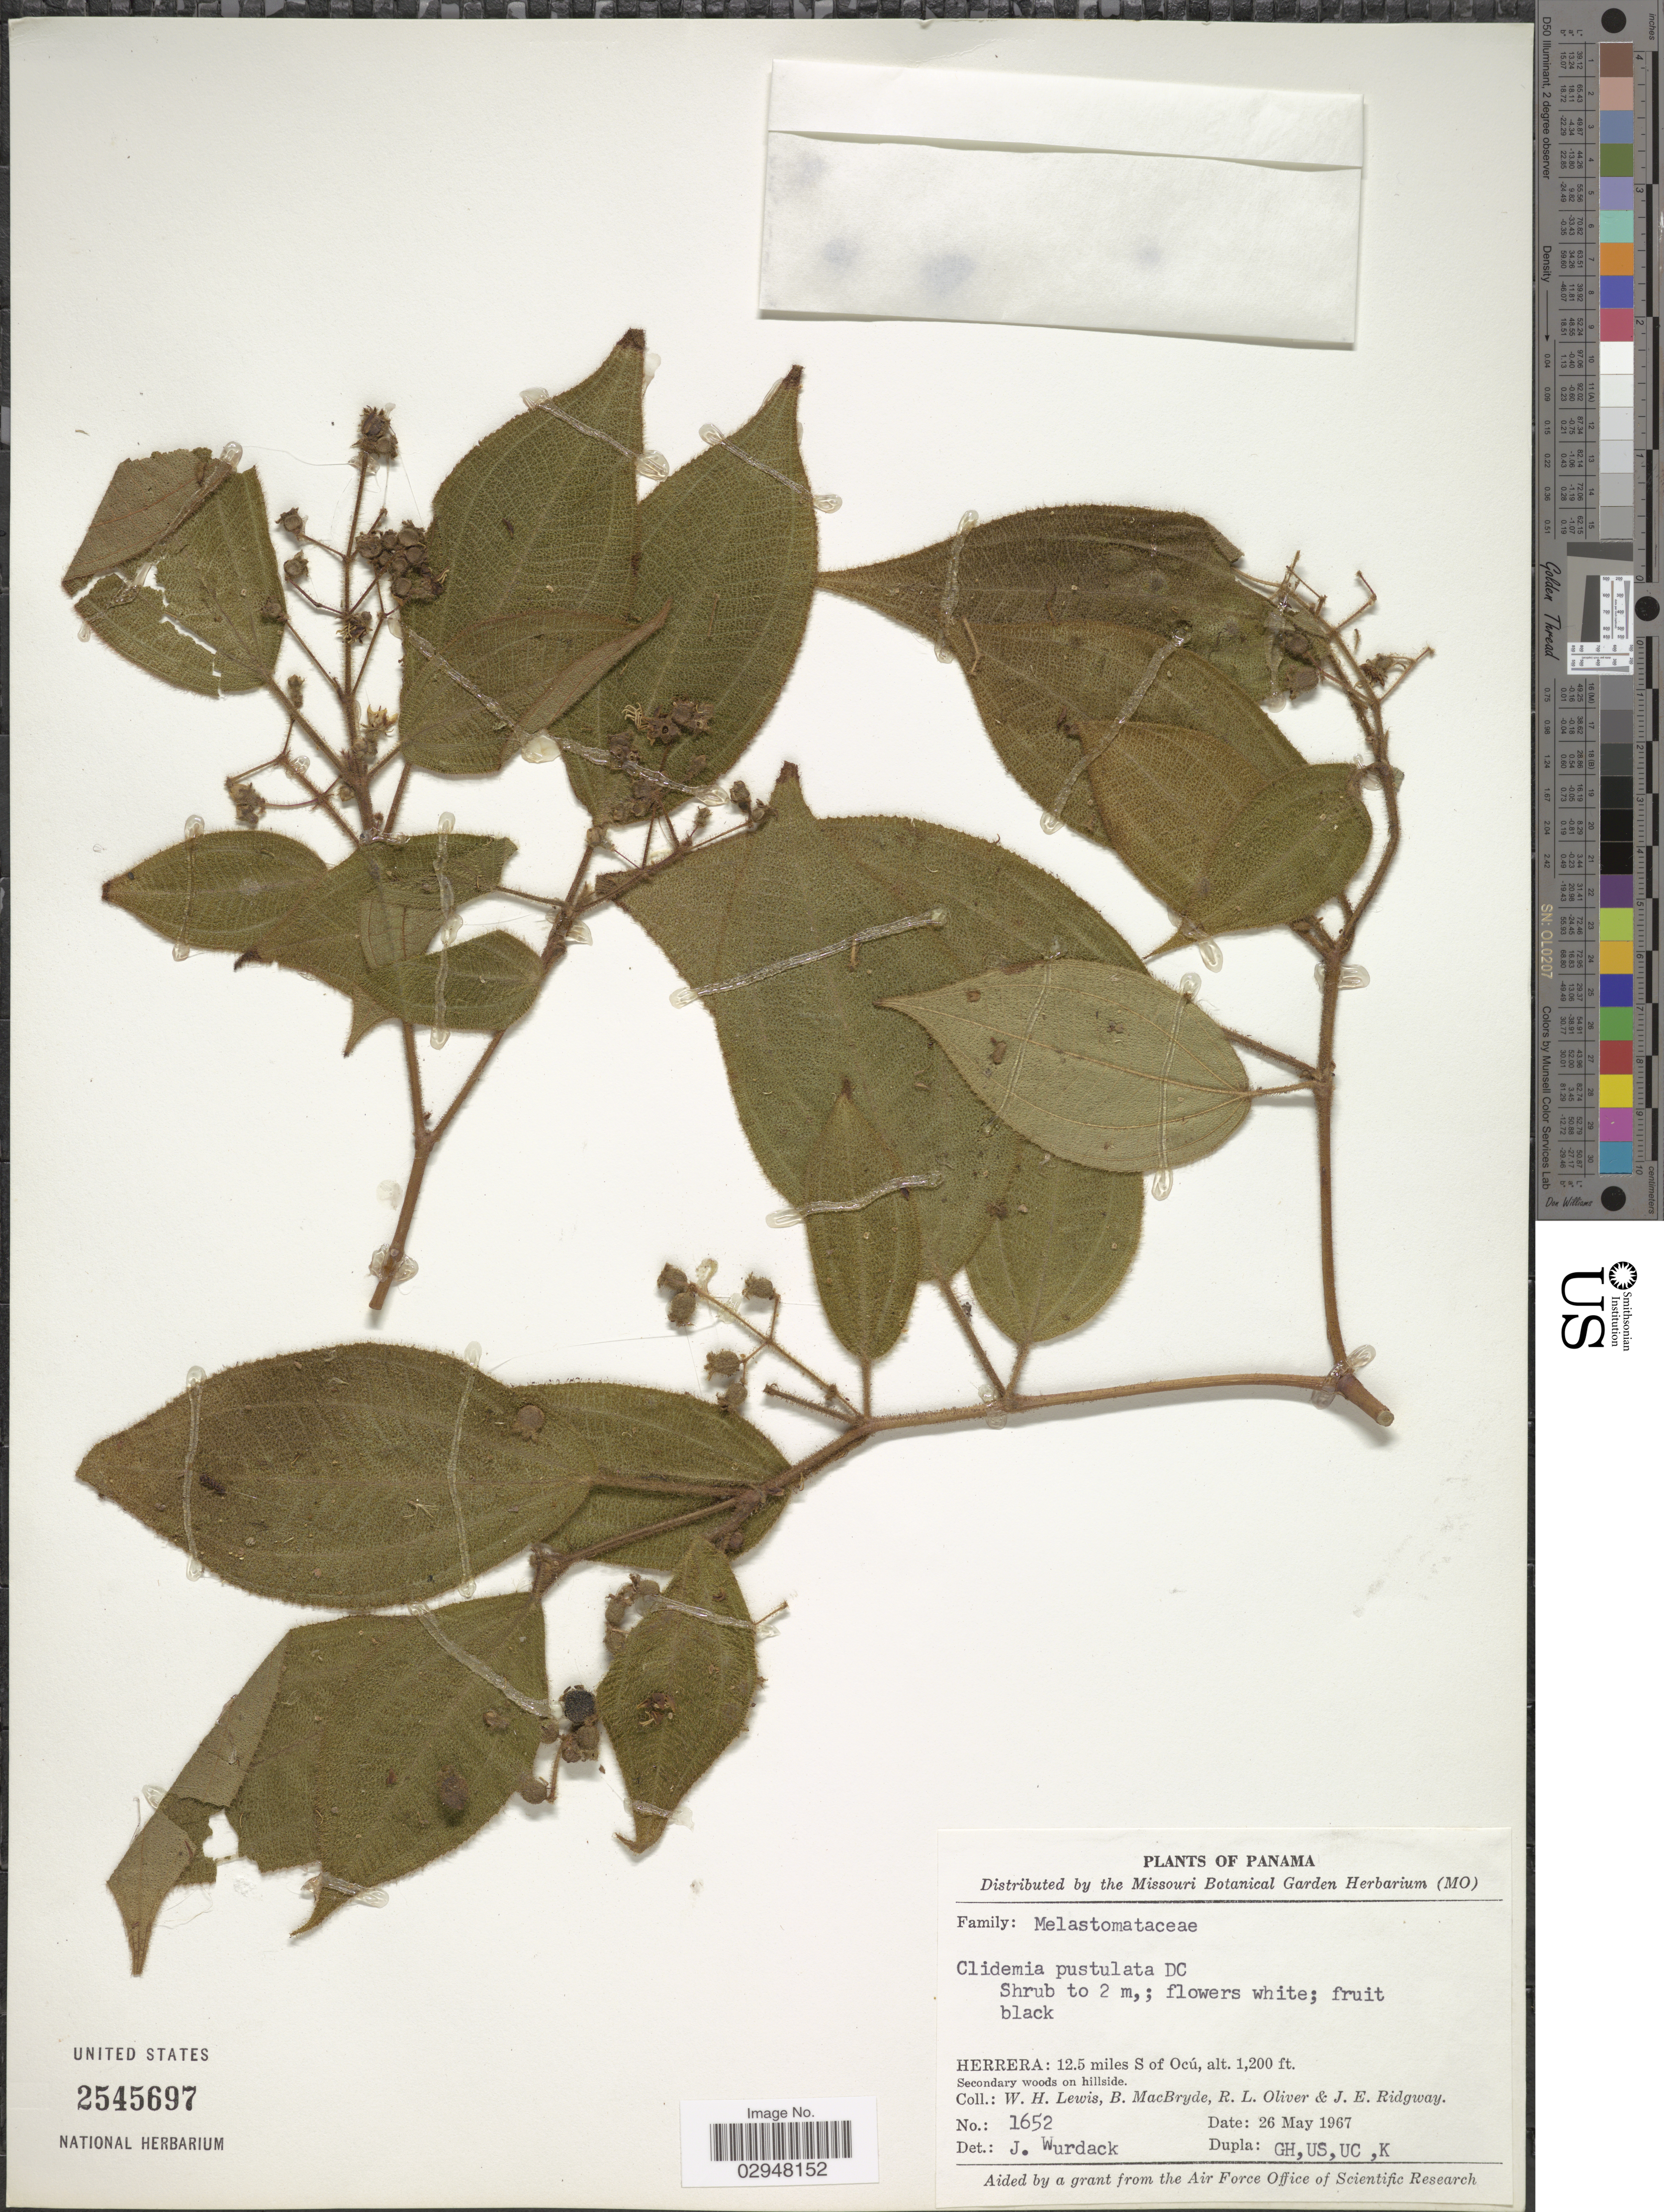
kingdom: Plantae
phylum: Tracheophyta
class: Magnoliopsida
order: Myrtales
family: Melastomataceae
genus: Clidemia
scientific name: Clidemia pustulata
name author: DC.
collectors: W. H. Lewis, B. MacBryde, R. Oliver & J. Ridgway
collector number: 1652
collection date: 1967-05-26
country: Panama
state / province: Herrera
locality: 12.5 miles S of Ocú.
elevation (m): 366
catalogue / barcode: US 2545697